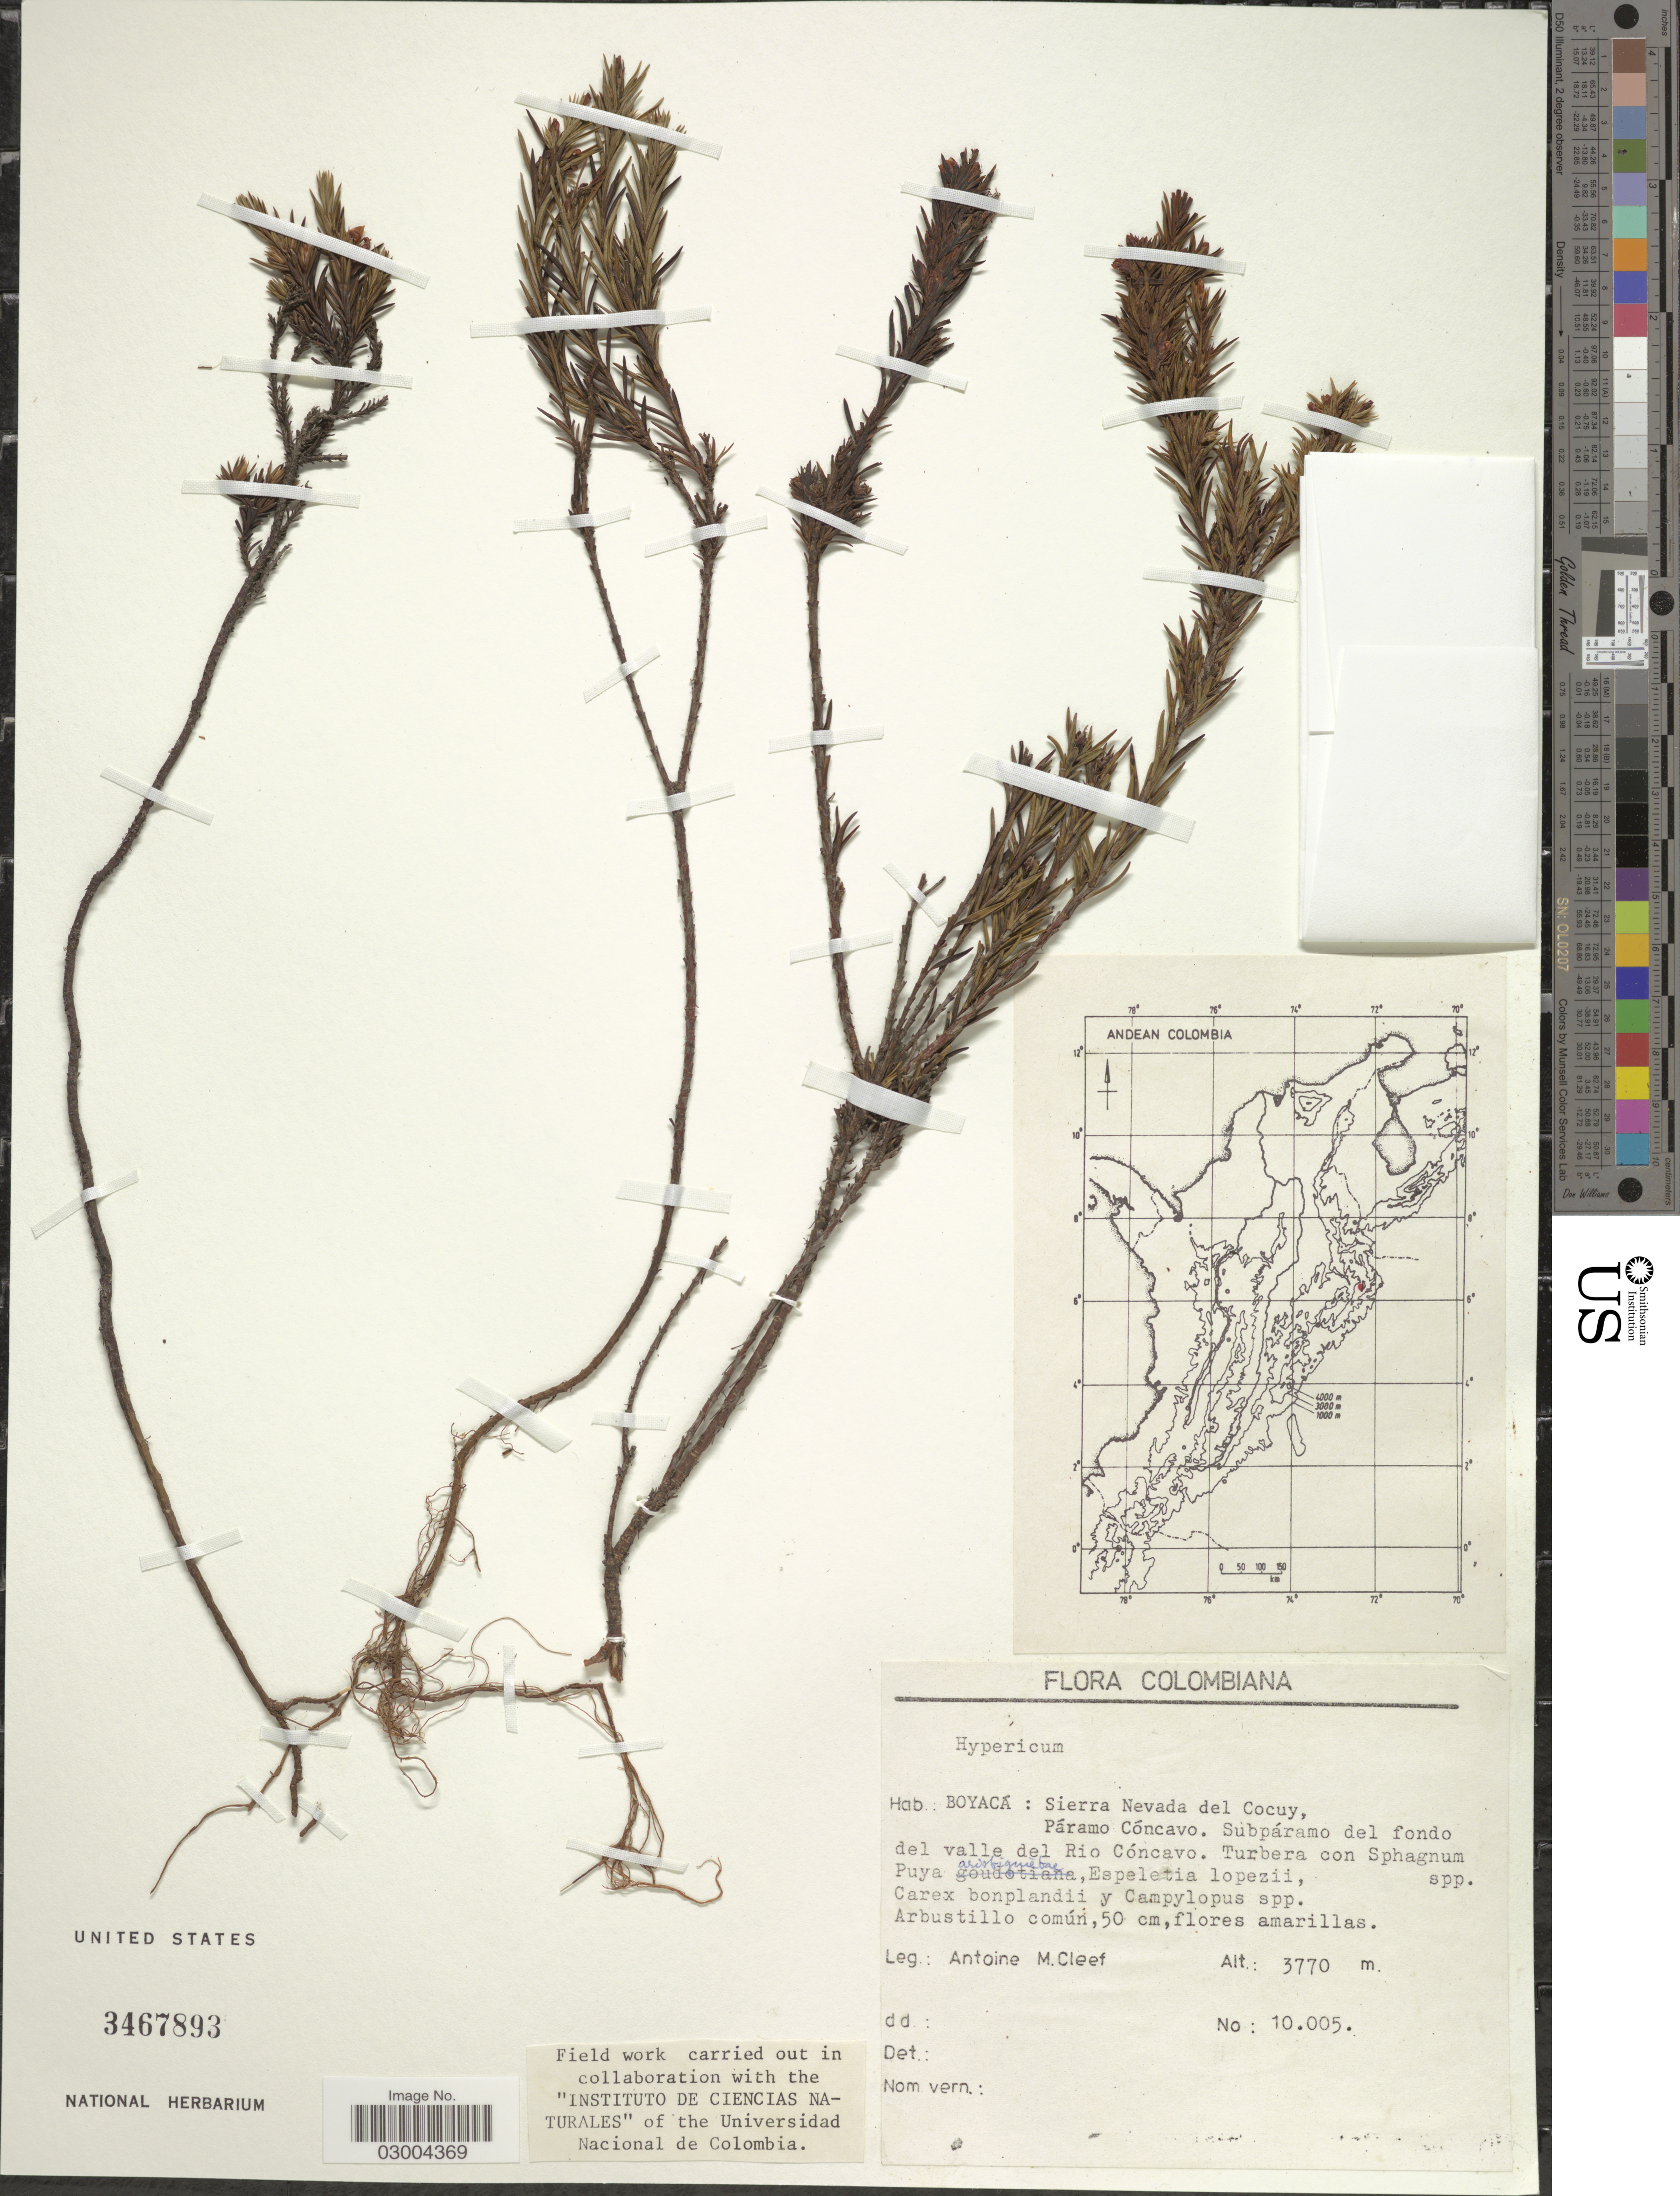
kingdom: Plantae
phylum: Tracheophyta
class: Magnoliopsida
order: Malpighiales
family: Hypericaceae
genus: Hypericum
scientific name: Hypericum sp.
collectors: A. M. Cleef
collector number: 10005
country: Colombia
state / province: Boyacá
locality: Sierra Nevada del Cocuy, Páramo Cóncavo. Subpáramo del fondo del valle del Rio Cóncavo.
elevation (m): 3770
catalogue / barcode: US 3467893